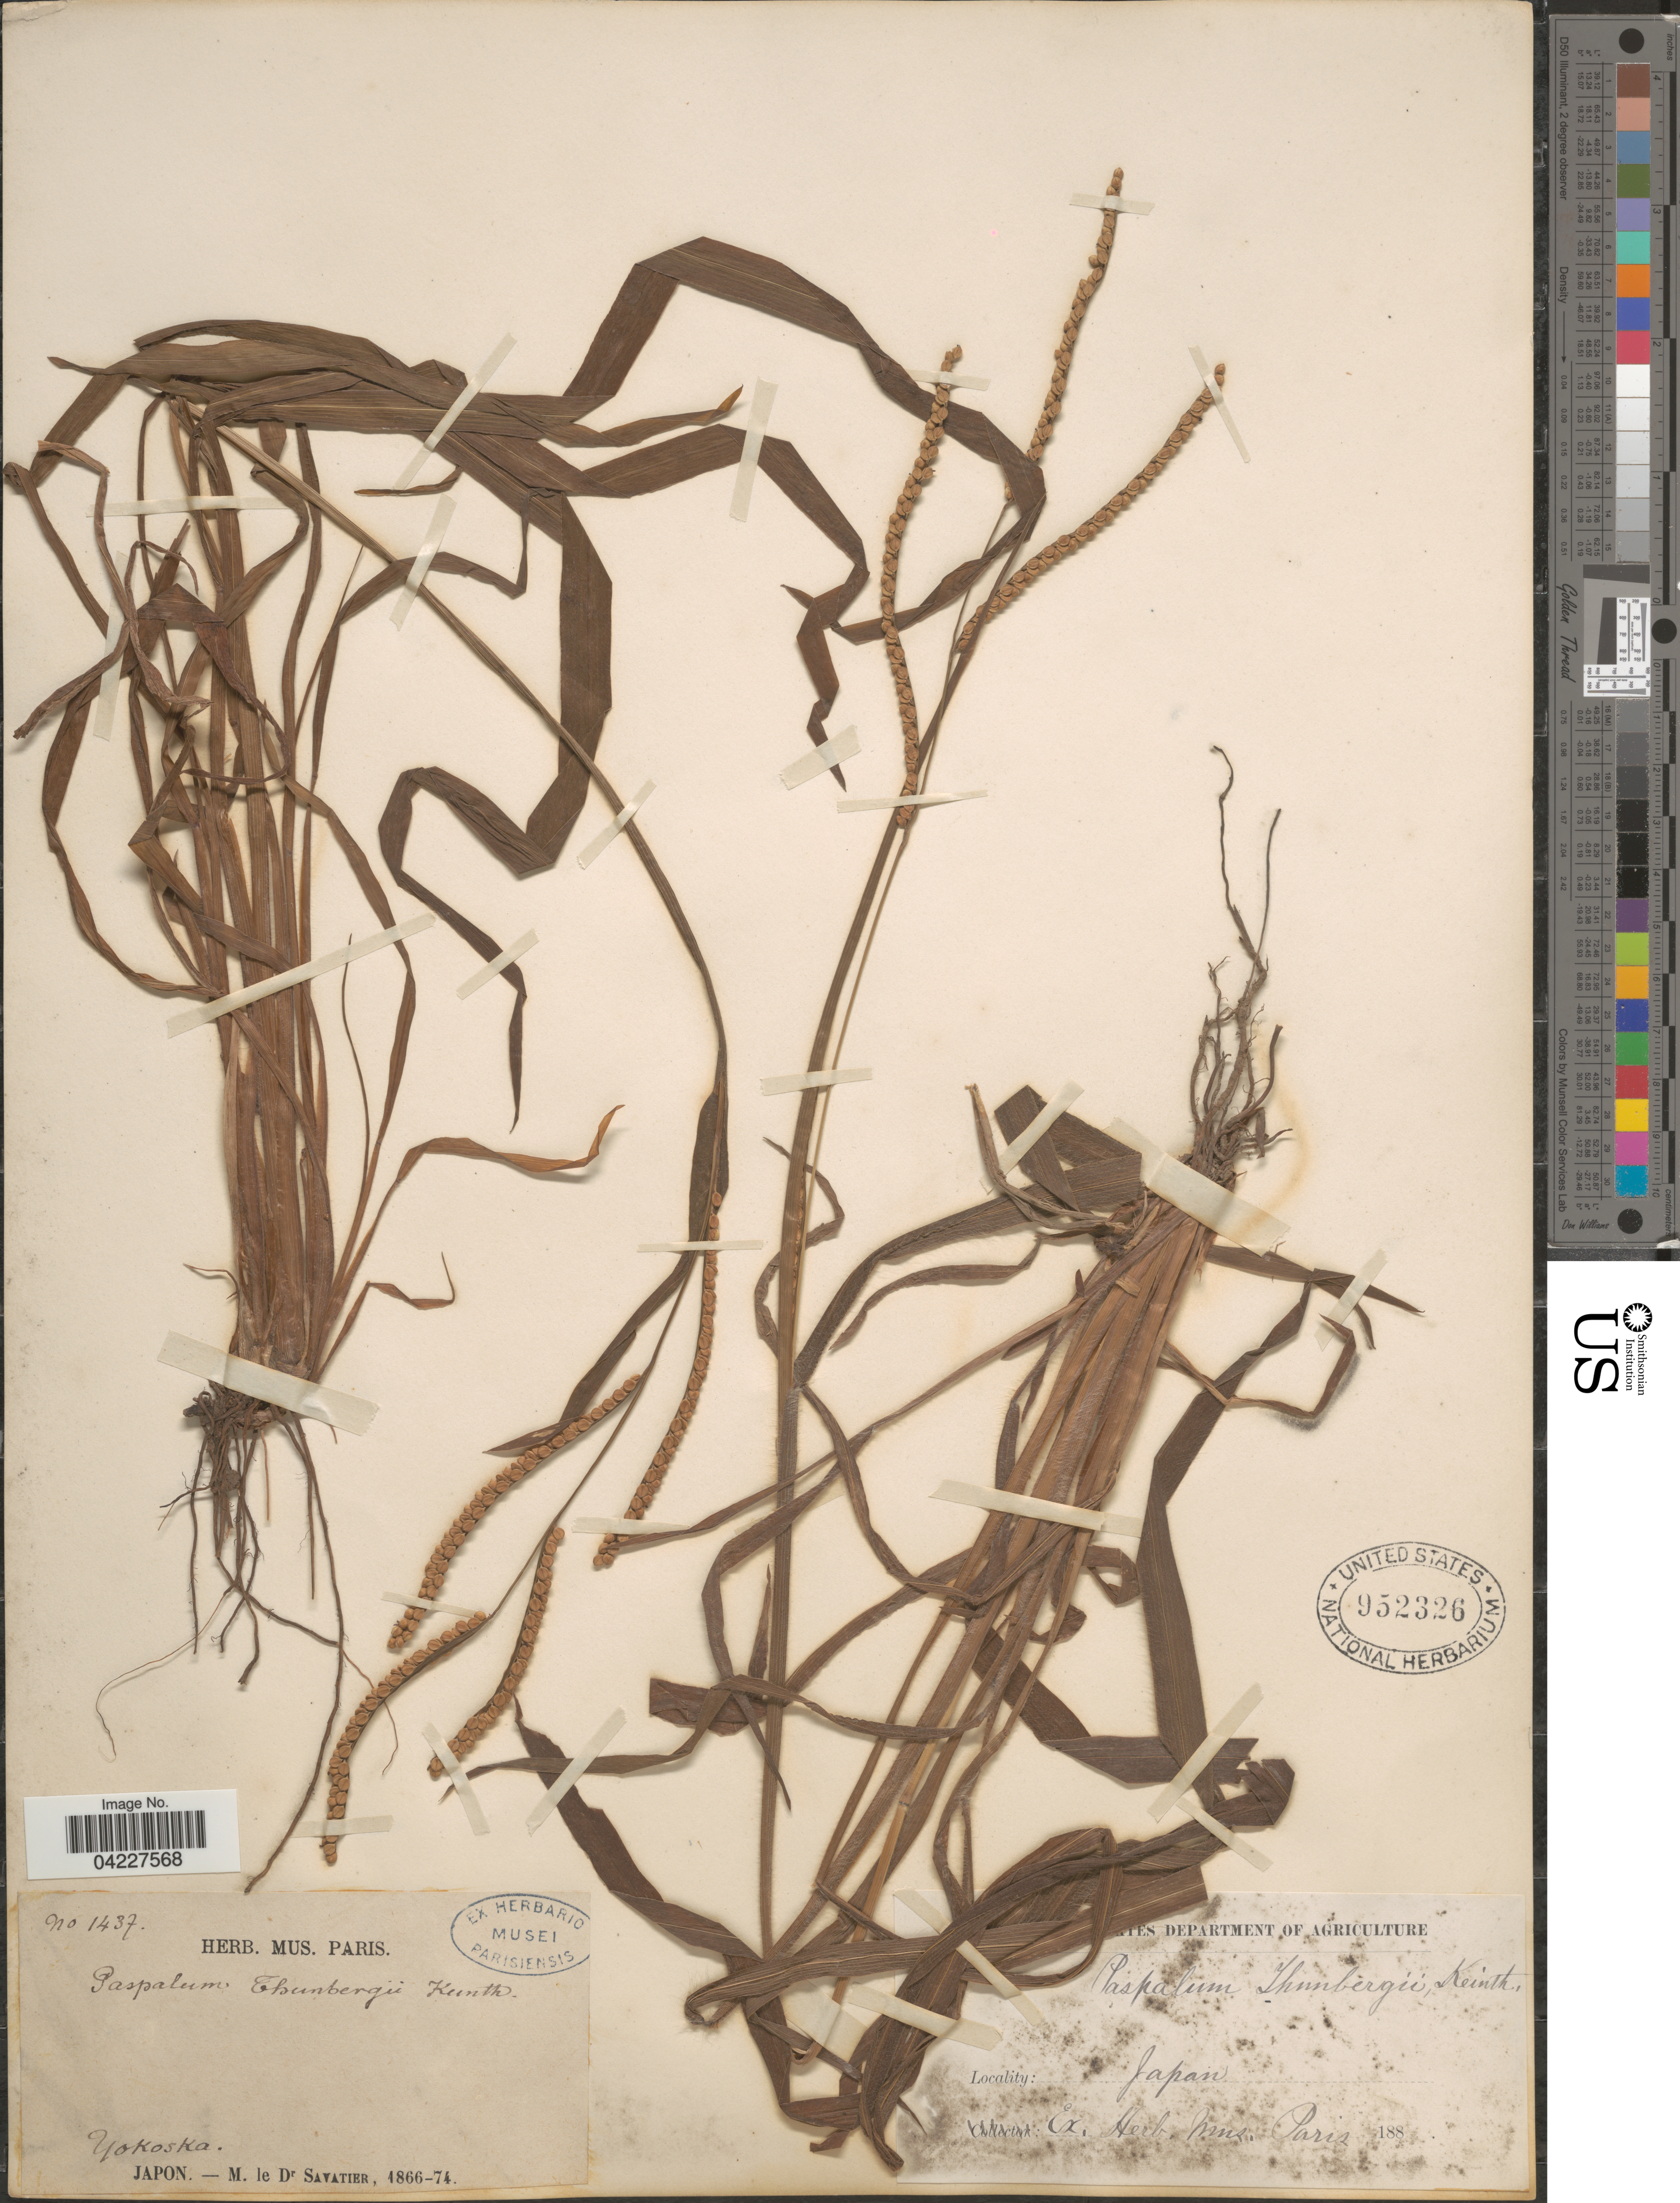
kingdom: Plantae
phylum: Tracheophyta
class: Liliopsida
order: Poales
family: Poaceae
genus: Paspalum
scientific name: Paspalum thunbergii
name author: Kunth ex Steud.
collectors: M. Savatier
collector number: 1437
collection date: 1866/1874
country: Japan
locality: Yokoska.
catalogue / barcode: US 952326